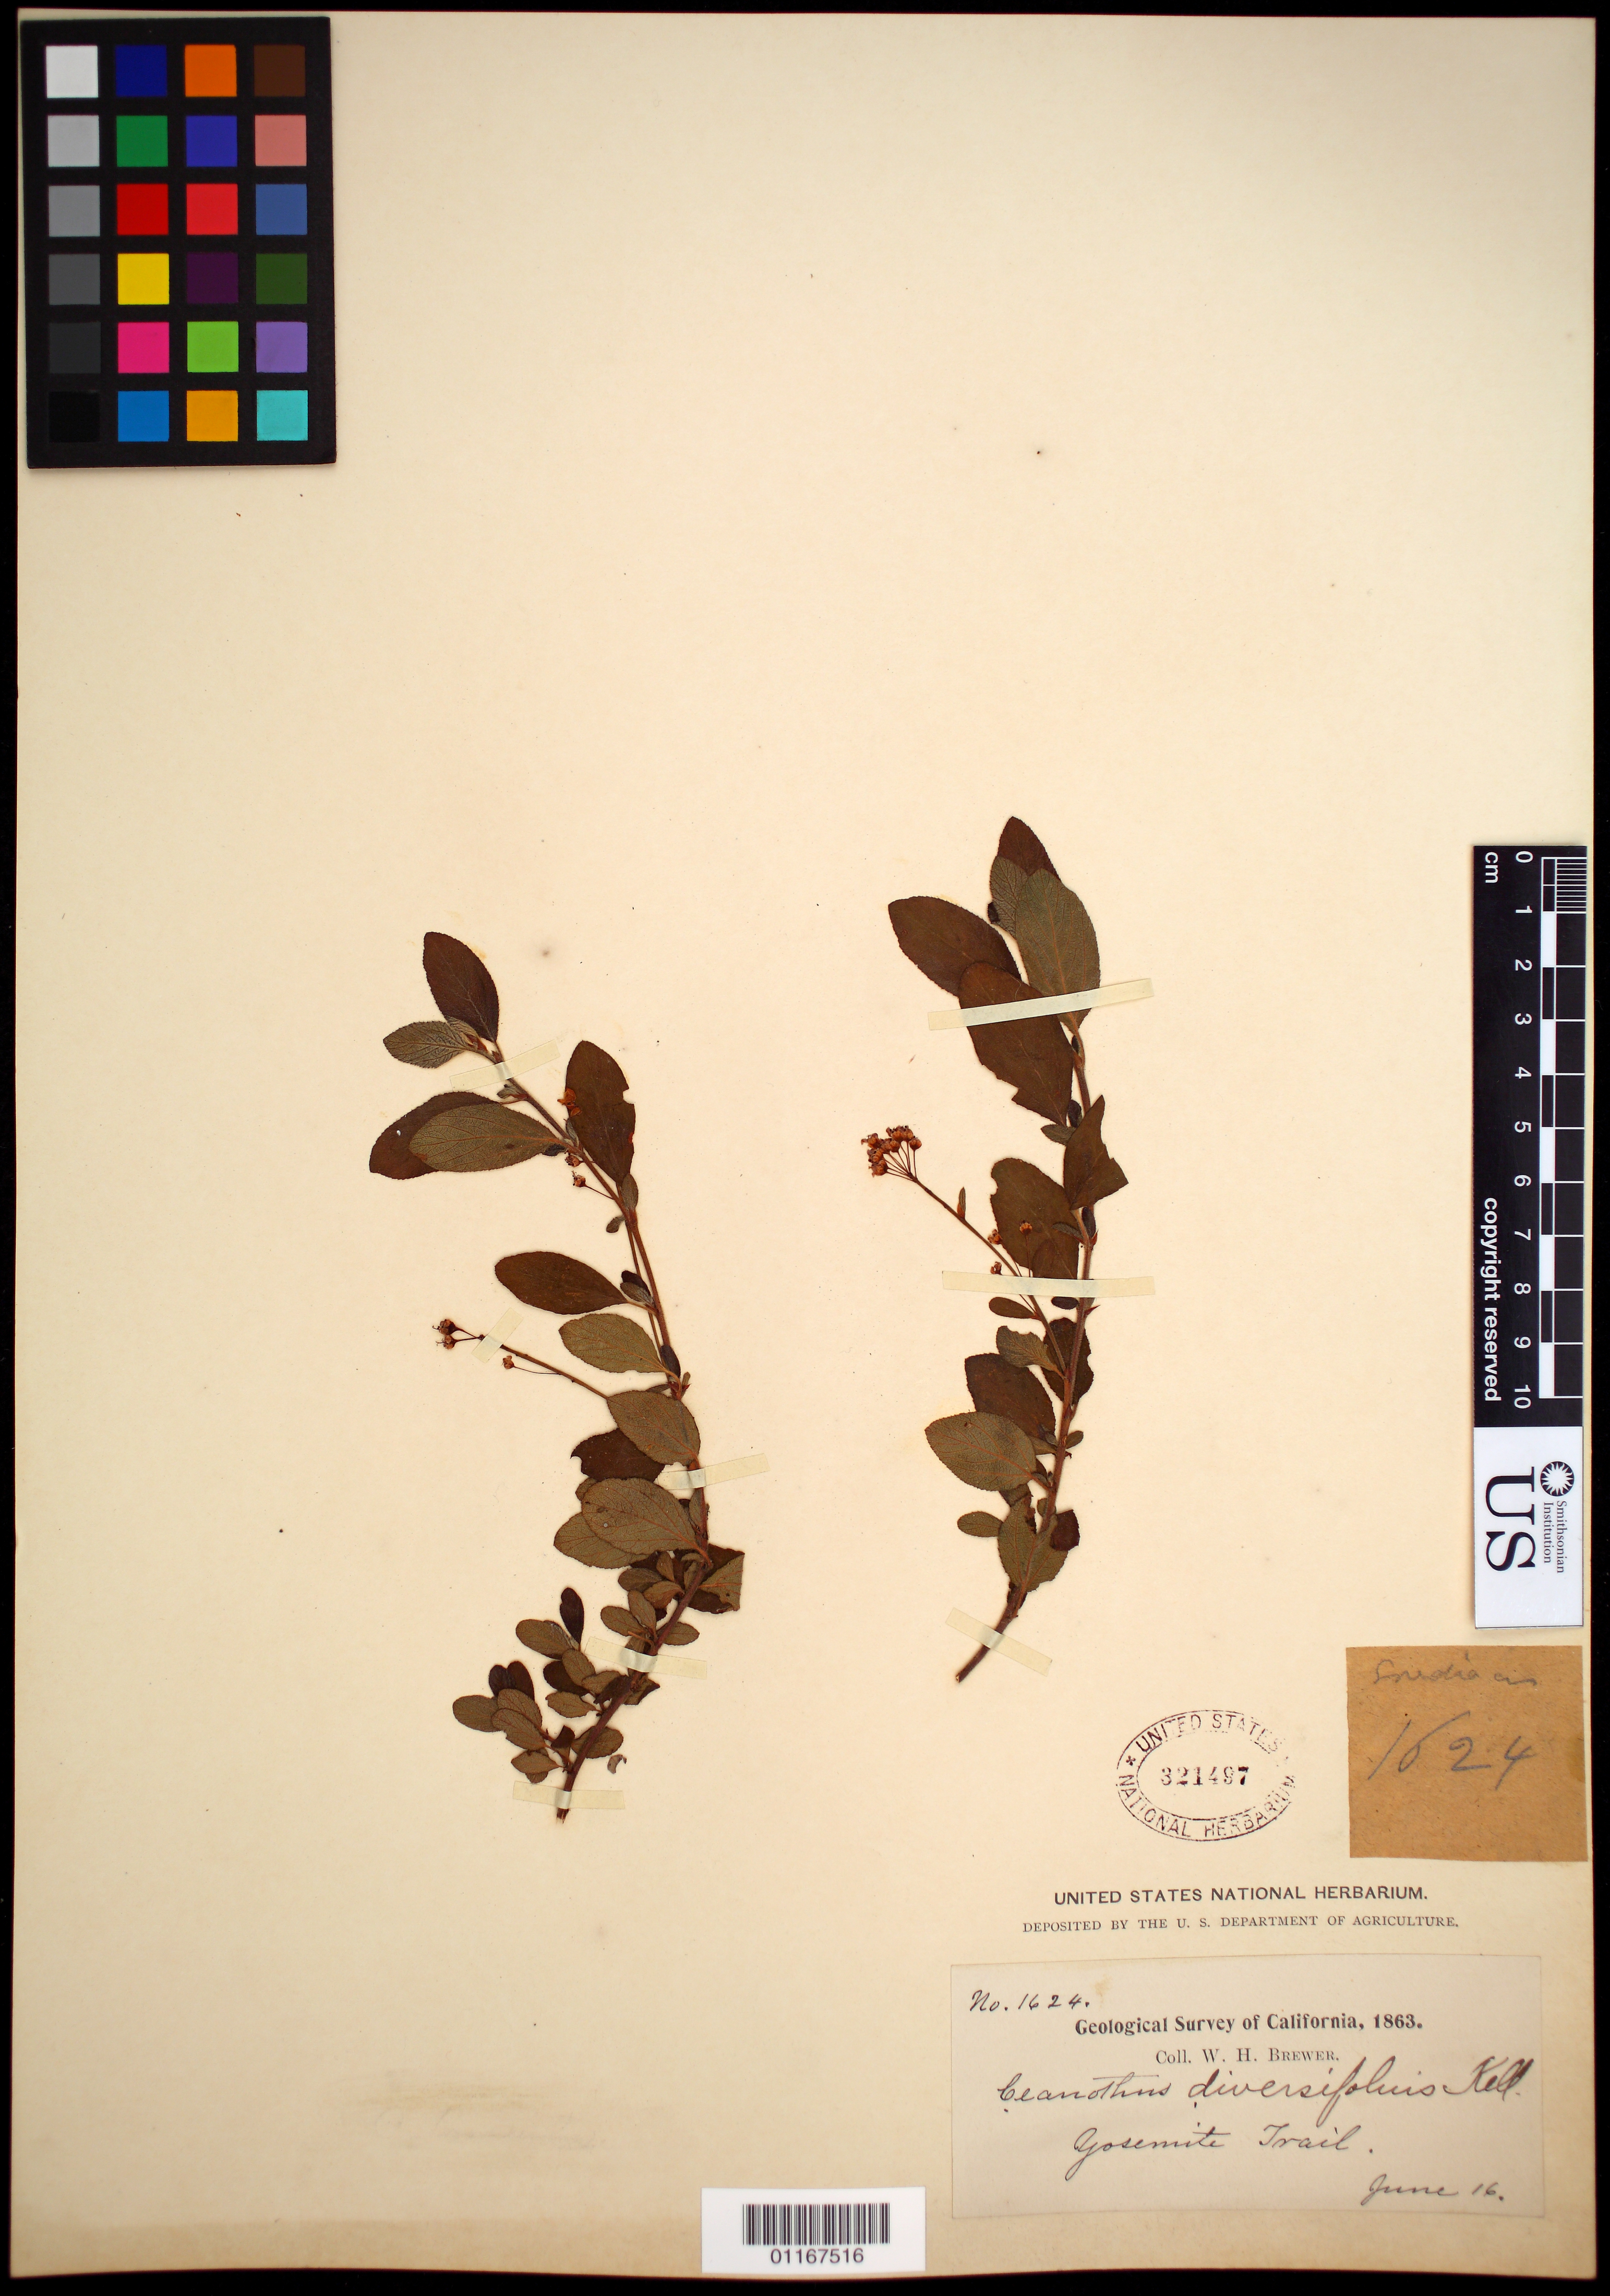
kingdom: Plantae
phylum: Tracheophyta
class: Magnoliopsida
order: Rosales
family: Rhamnaceae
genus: Ceanothus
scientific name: Ceanothus diversifolius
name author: Kellogg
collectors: W. H. Brewer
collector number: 1624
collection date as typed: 16 Jun 1863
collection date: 1863-06-16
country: United States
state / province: California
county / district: Mariposa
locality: Yosemite Trail.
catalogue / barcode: US 321497